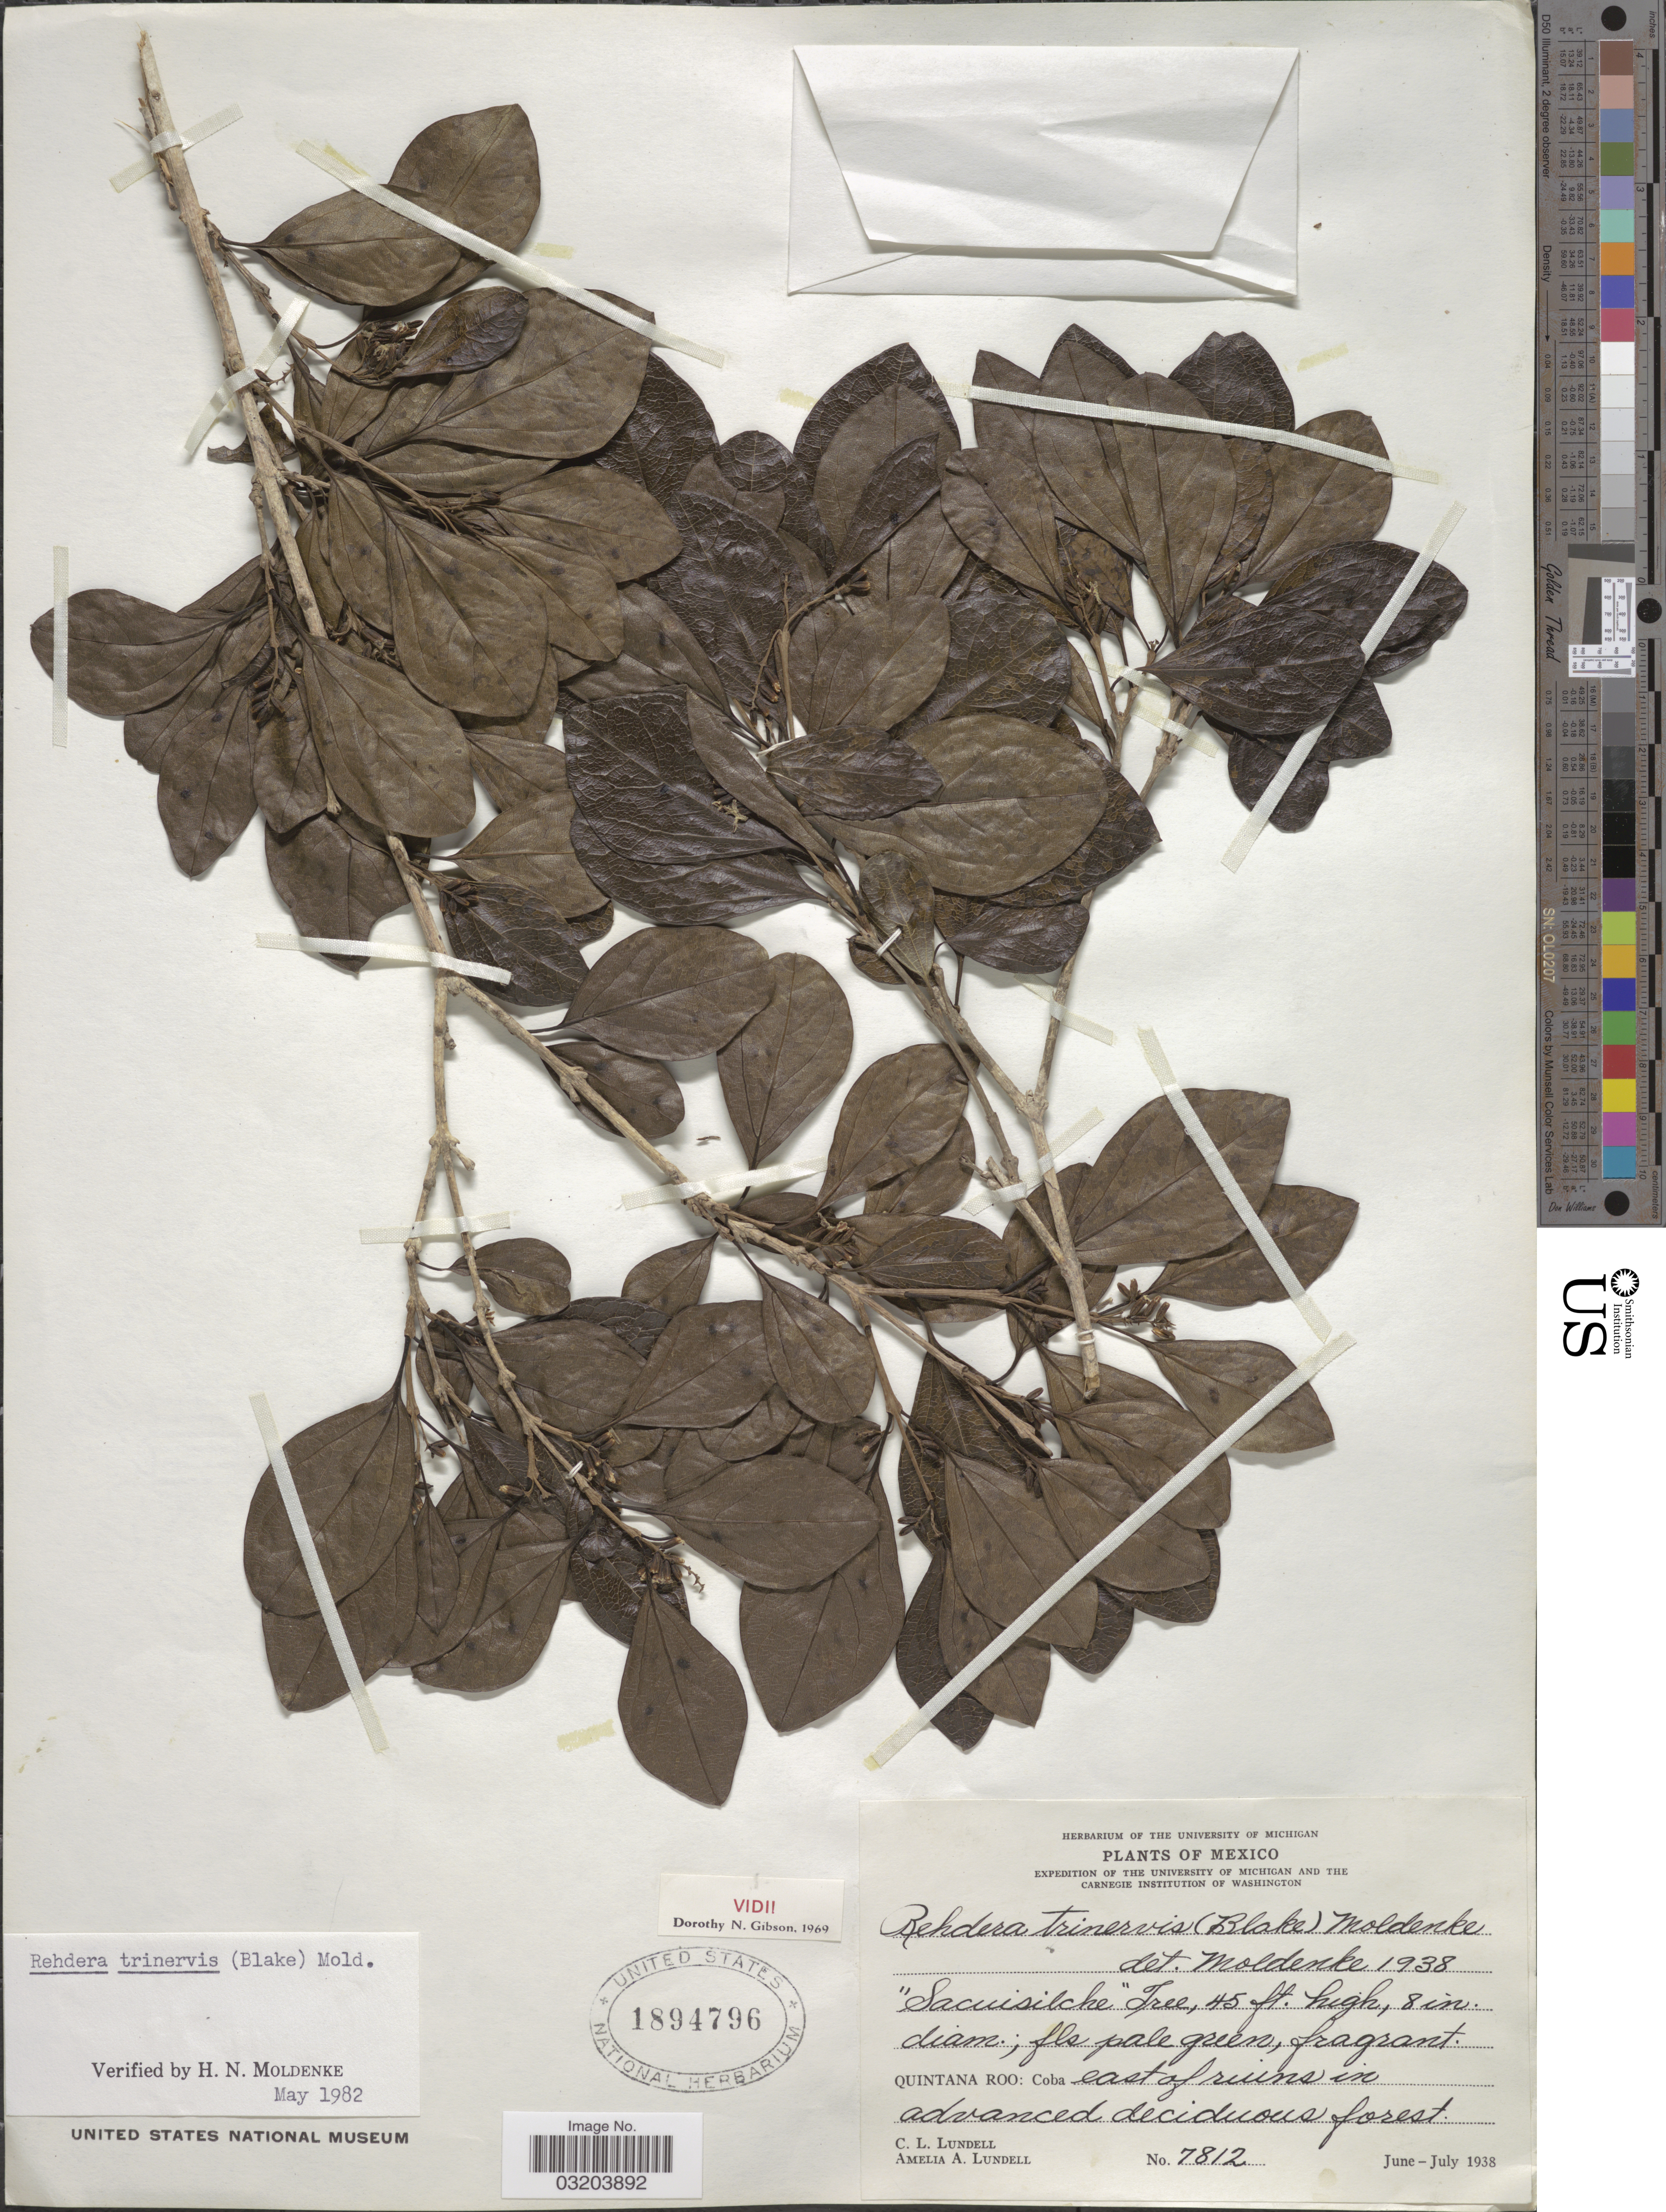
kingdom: Plantae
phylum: Tracheophyta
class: Magnoliopsida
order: Lamiales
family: Verbenaceae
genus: Rehdera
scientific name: Rehdera trinervis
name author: (S.F. Blake) Moldenke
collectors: C. L. Lundell & A. A. Lundell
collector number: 7812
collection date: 1938-06/1938-07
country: Mexico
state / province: Quintana Roo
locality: Coba east of ruins in advanced deciduous forest.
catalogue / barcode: US 1894796